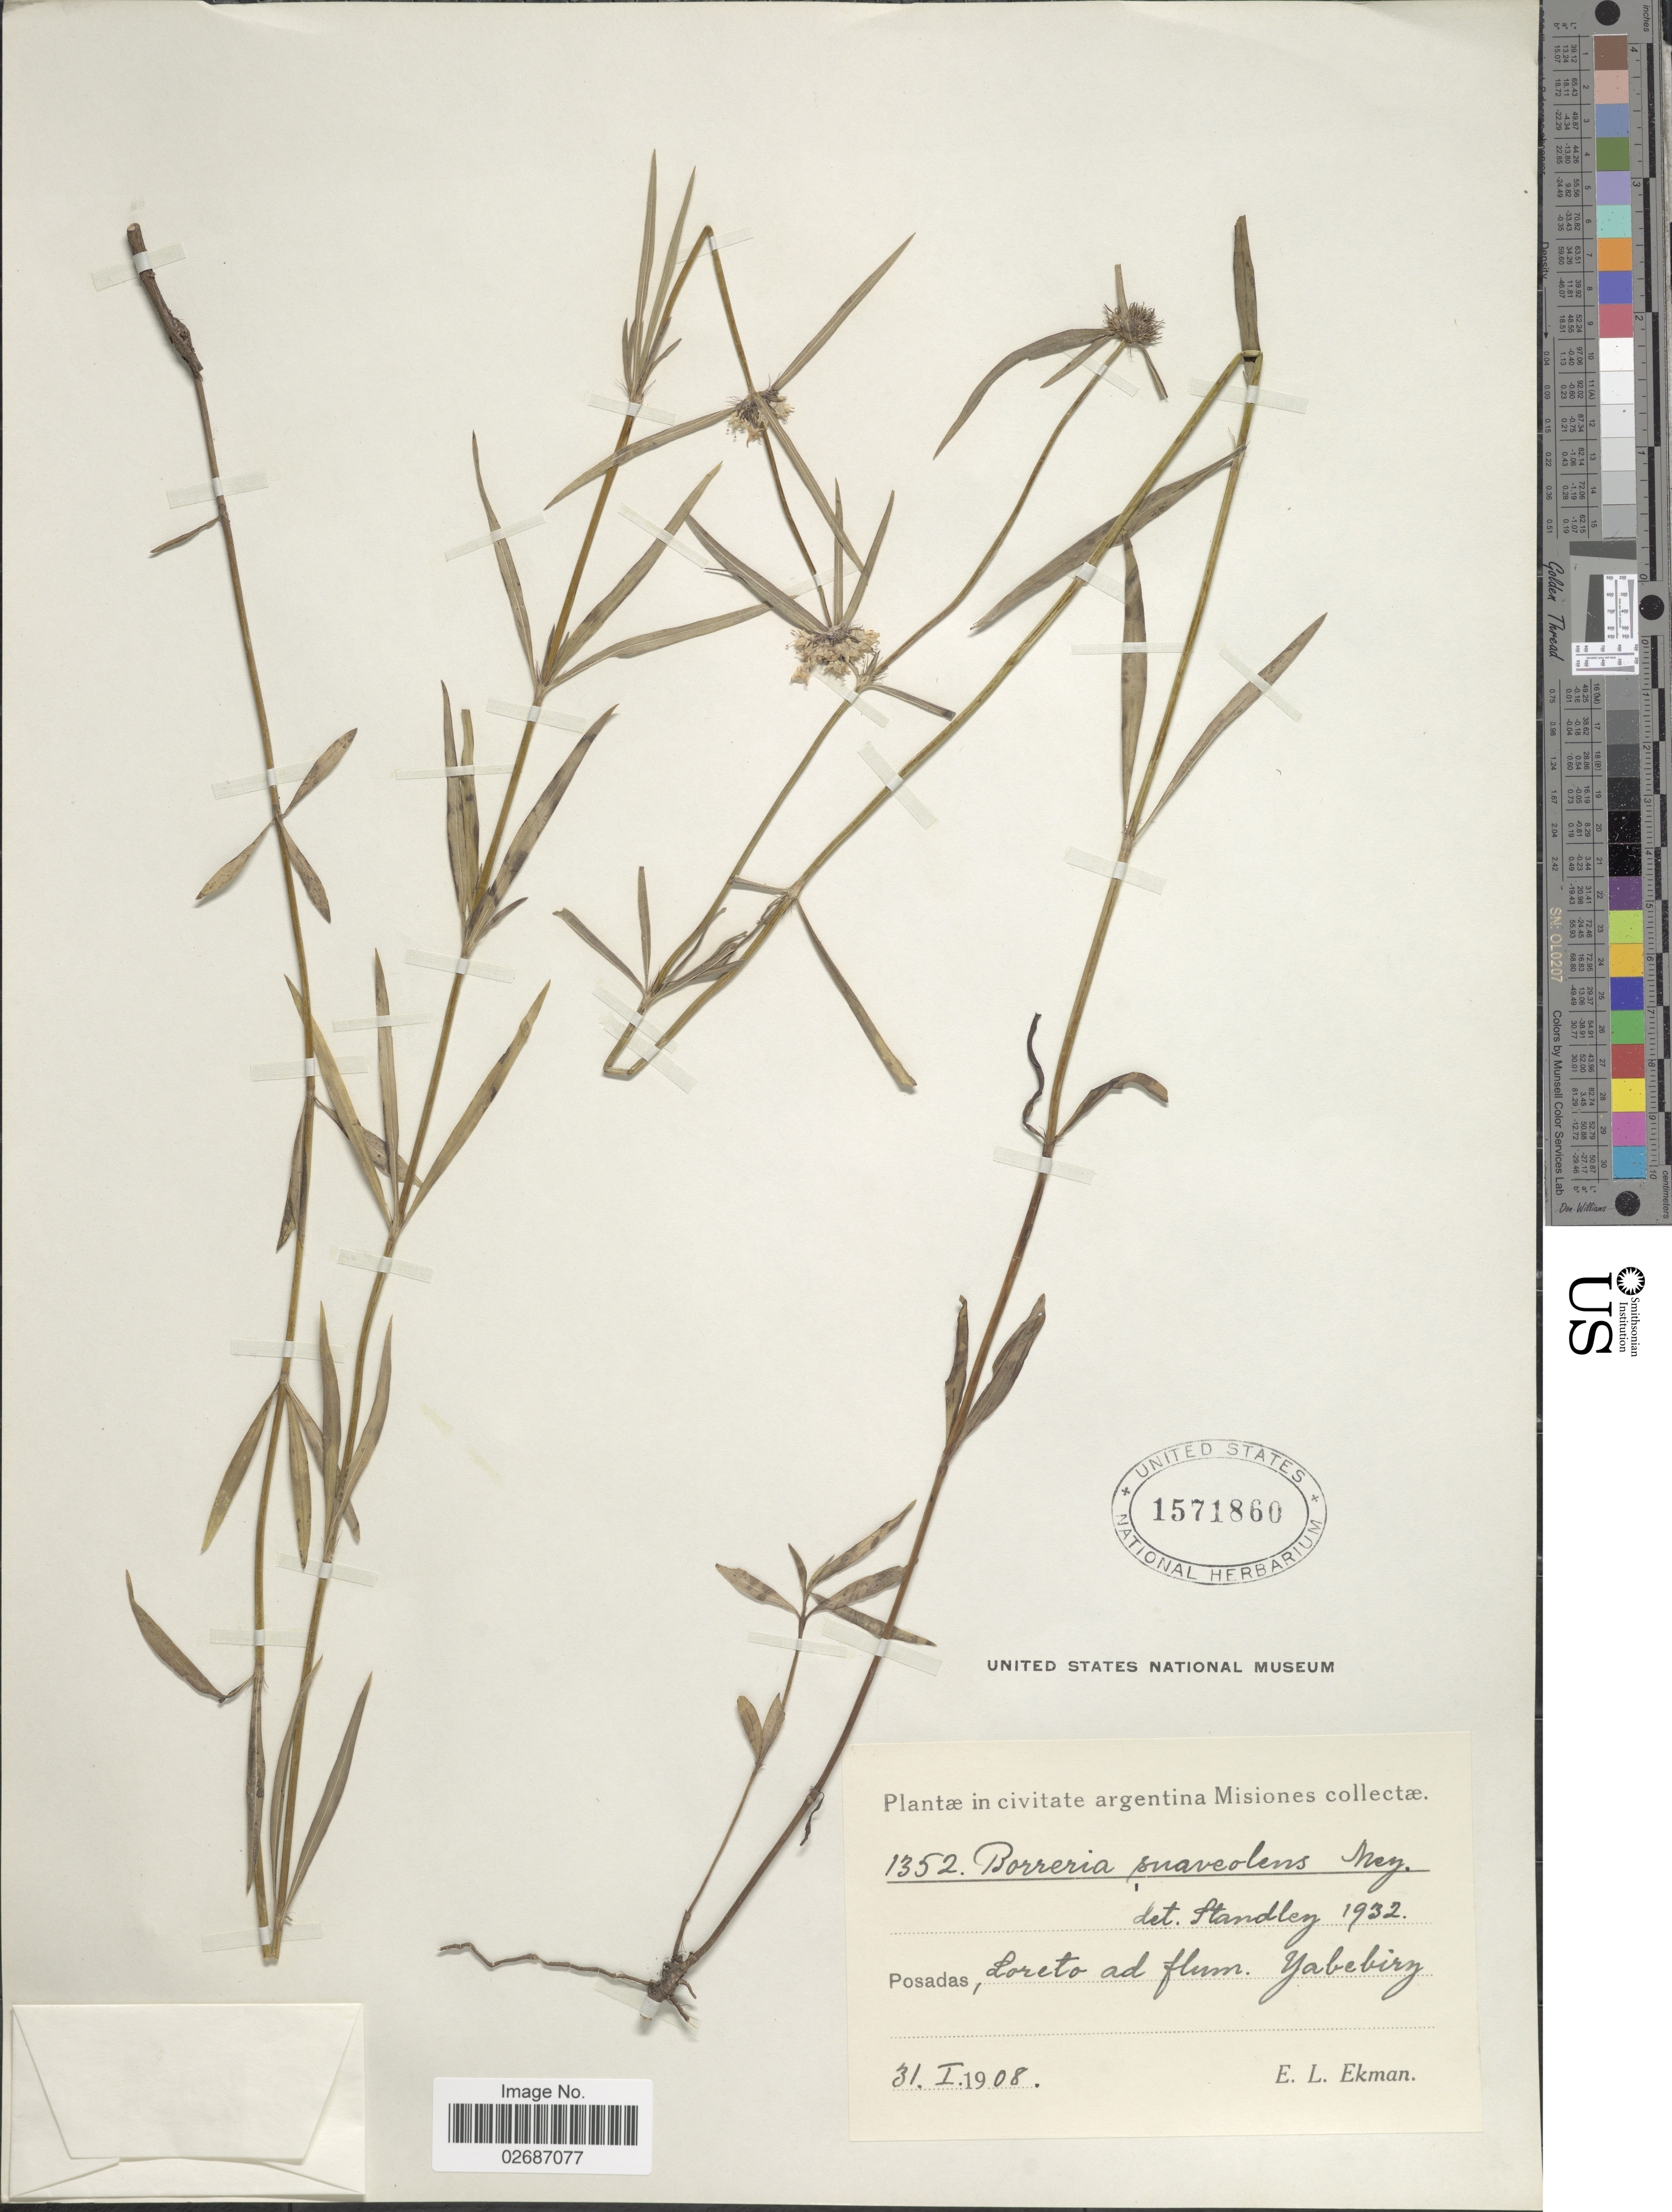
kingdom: Plantae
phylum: Tracheophyta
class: Magnoliopsida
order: Gentianales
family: Rubiaceae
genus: Borreria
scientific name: Borreria suaveolens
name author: G. Mey.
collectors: E. L. Ekman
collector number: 1352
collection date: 1908-01-31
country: Argentina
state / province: Misiones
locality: Posadas, Loreto ad flum. Yabebiry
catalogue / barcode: US 1571860